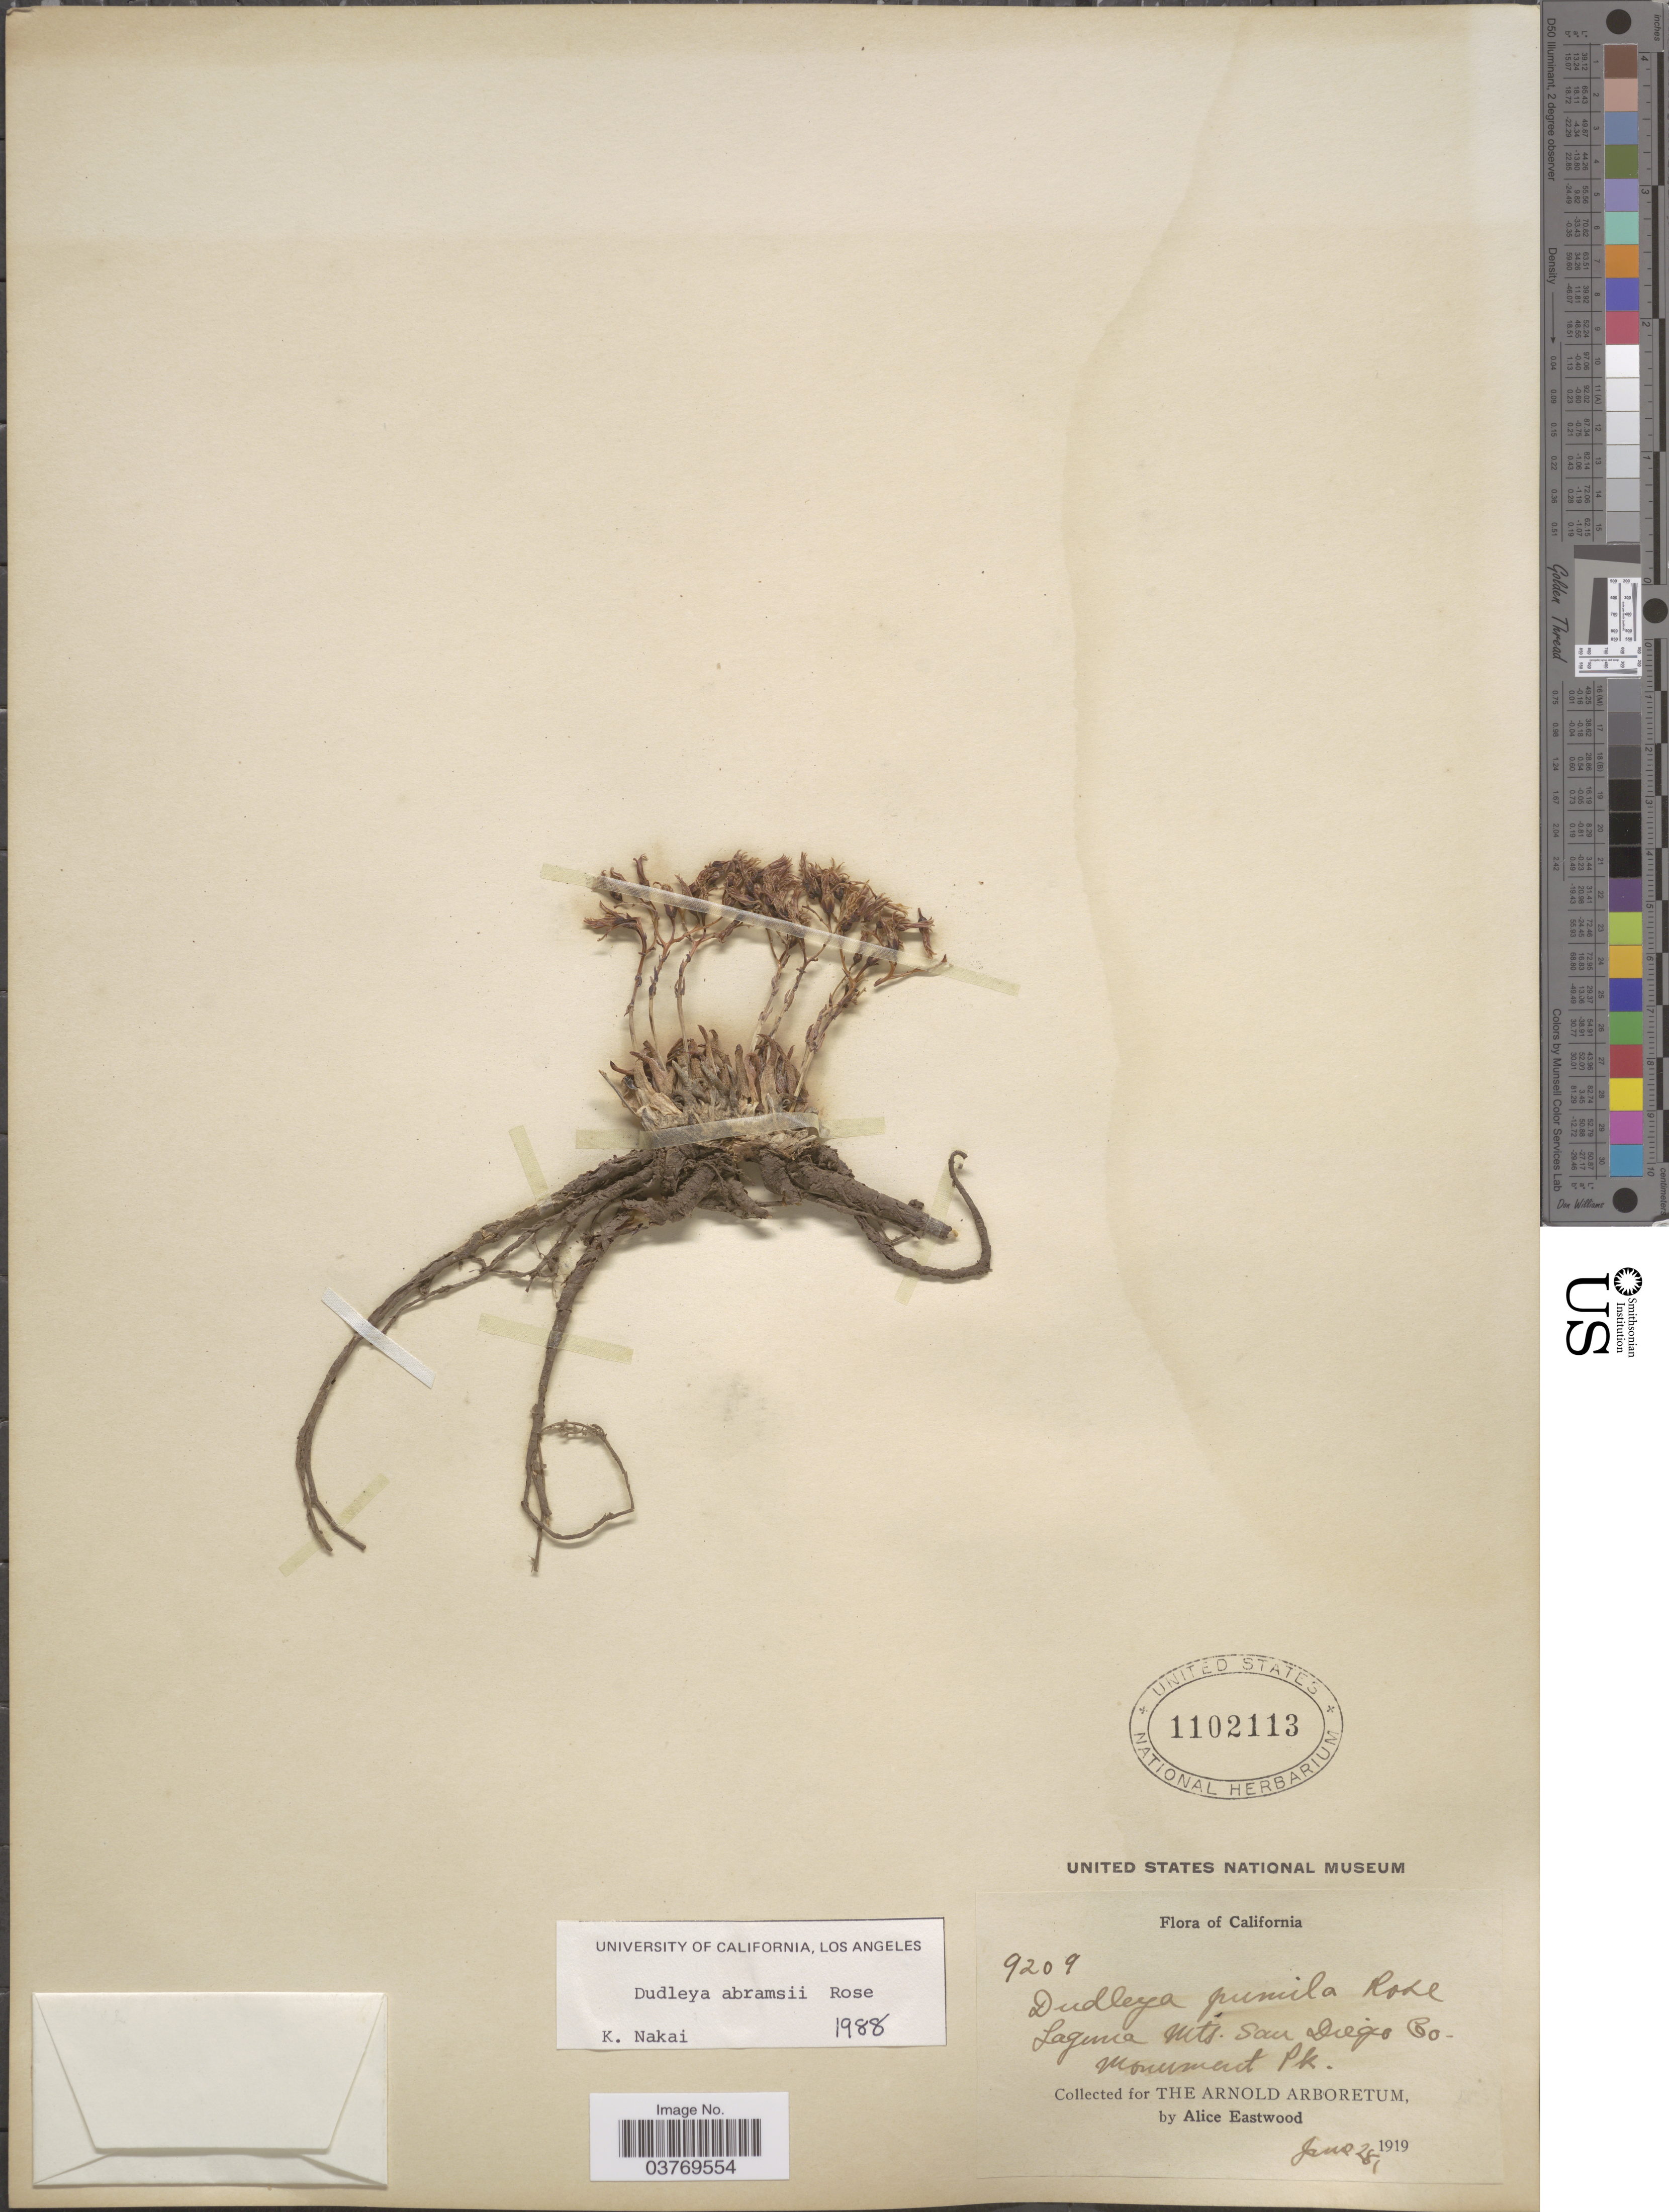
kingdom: Plantae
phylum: Tracheophyta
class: Magnoliopsida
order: Saxifragales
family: Crassulaceae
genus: Dudleya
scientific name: Dudleya abramsii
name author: Rose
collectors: A. Eastwood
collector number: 9209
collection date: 1919-06-28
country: United States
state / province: California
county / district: San Diego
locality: Laguna Mts. San Diego Co. Monument Pk.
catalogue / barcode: US 1102113